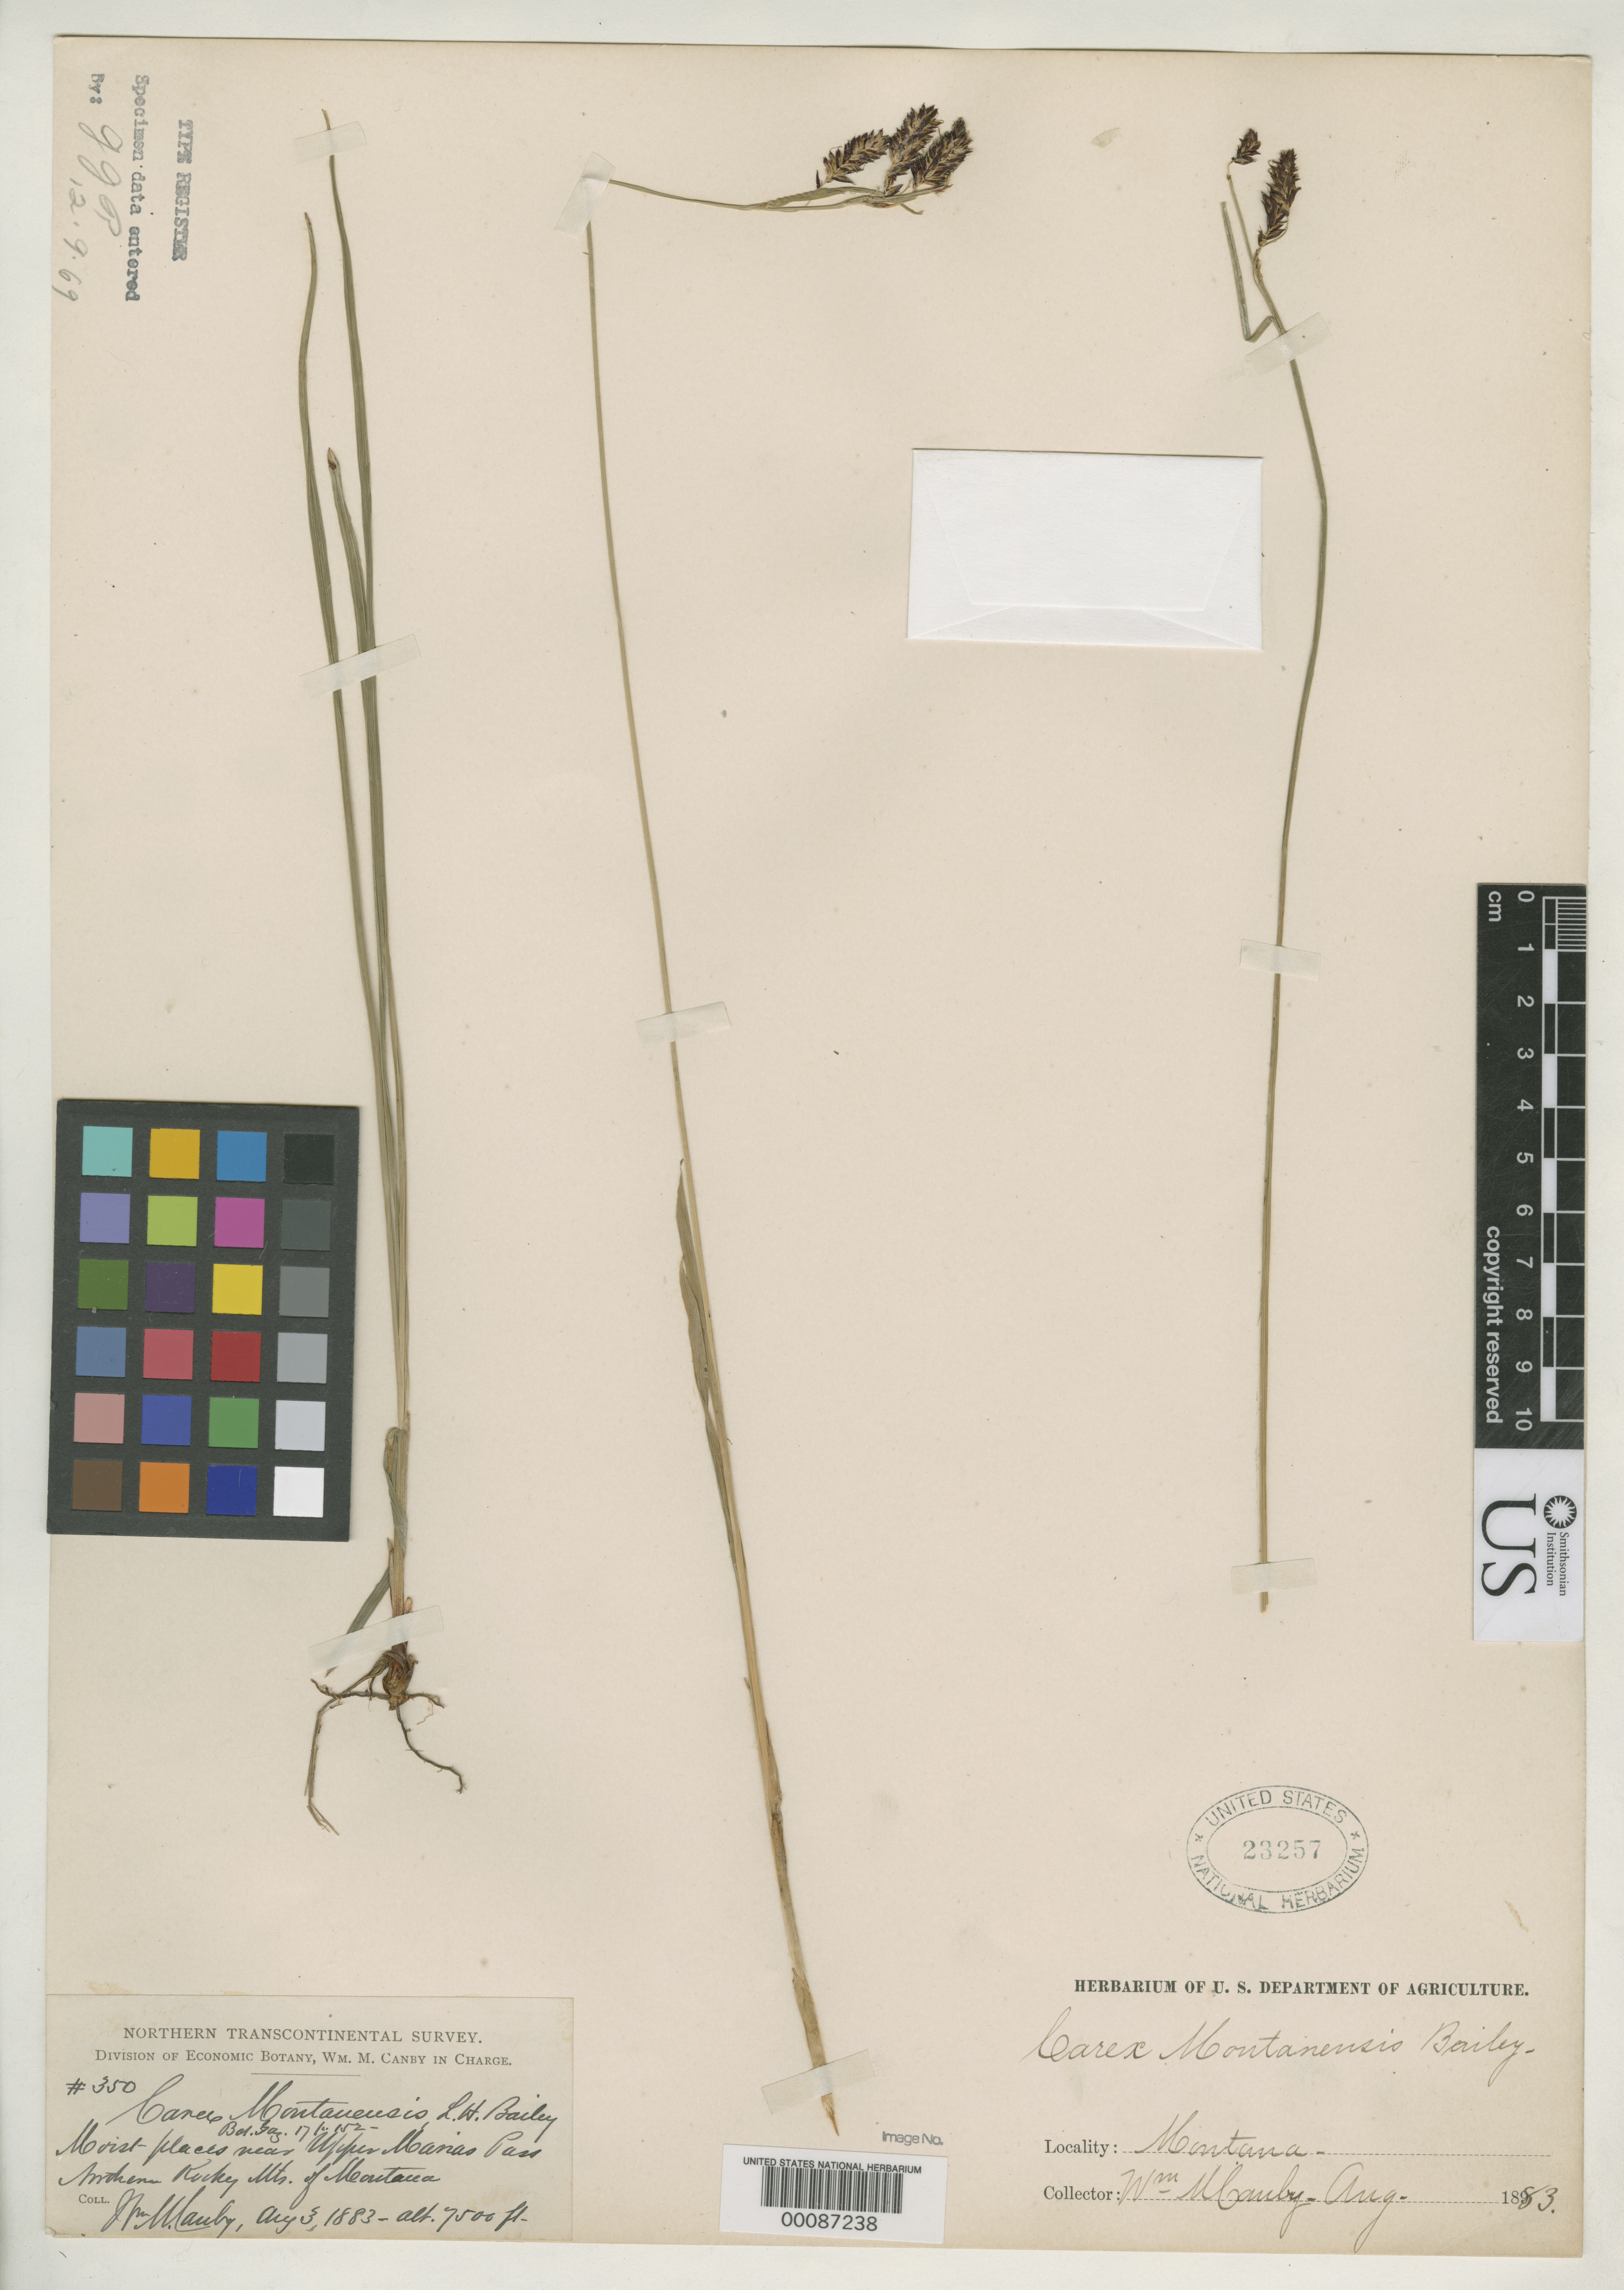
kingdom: Plantae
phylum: Tracheophyta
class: Liliopsida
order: Poales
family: Cyperaceae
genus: Carex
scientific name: Carex montanensis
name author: L.H. Bailey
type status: Syntype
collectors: W. M. Canby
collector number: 350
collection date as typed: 03 Aug 1883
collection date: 1883-08-03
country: United States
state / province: Montana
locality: Near upper Manas Pass.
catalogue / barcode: US 23257